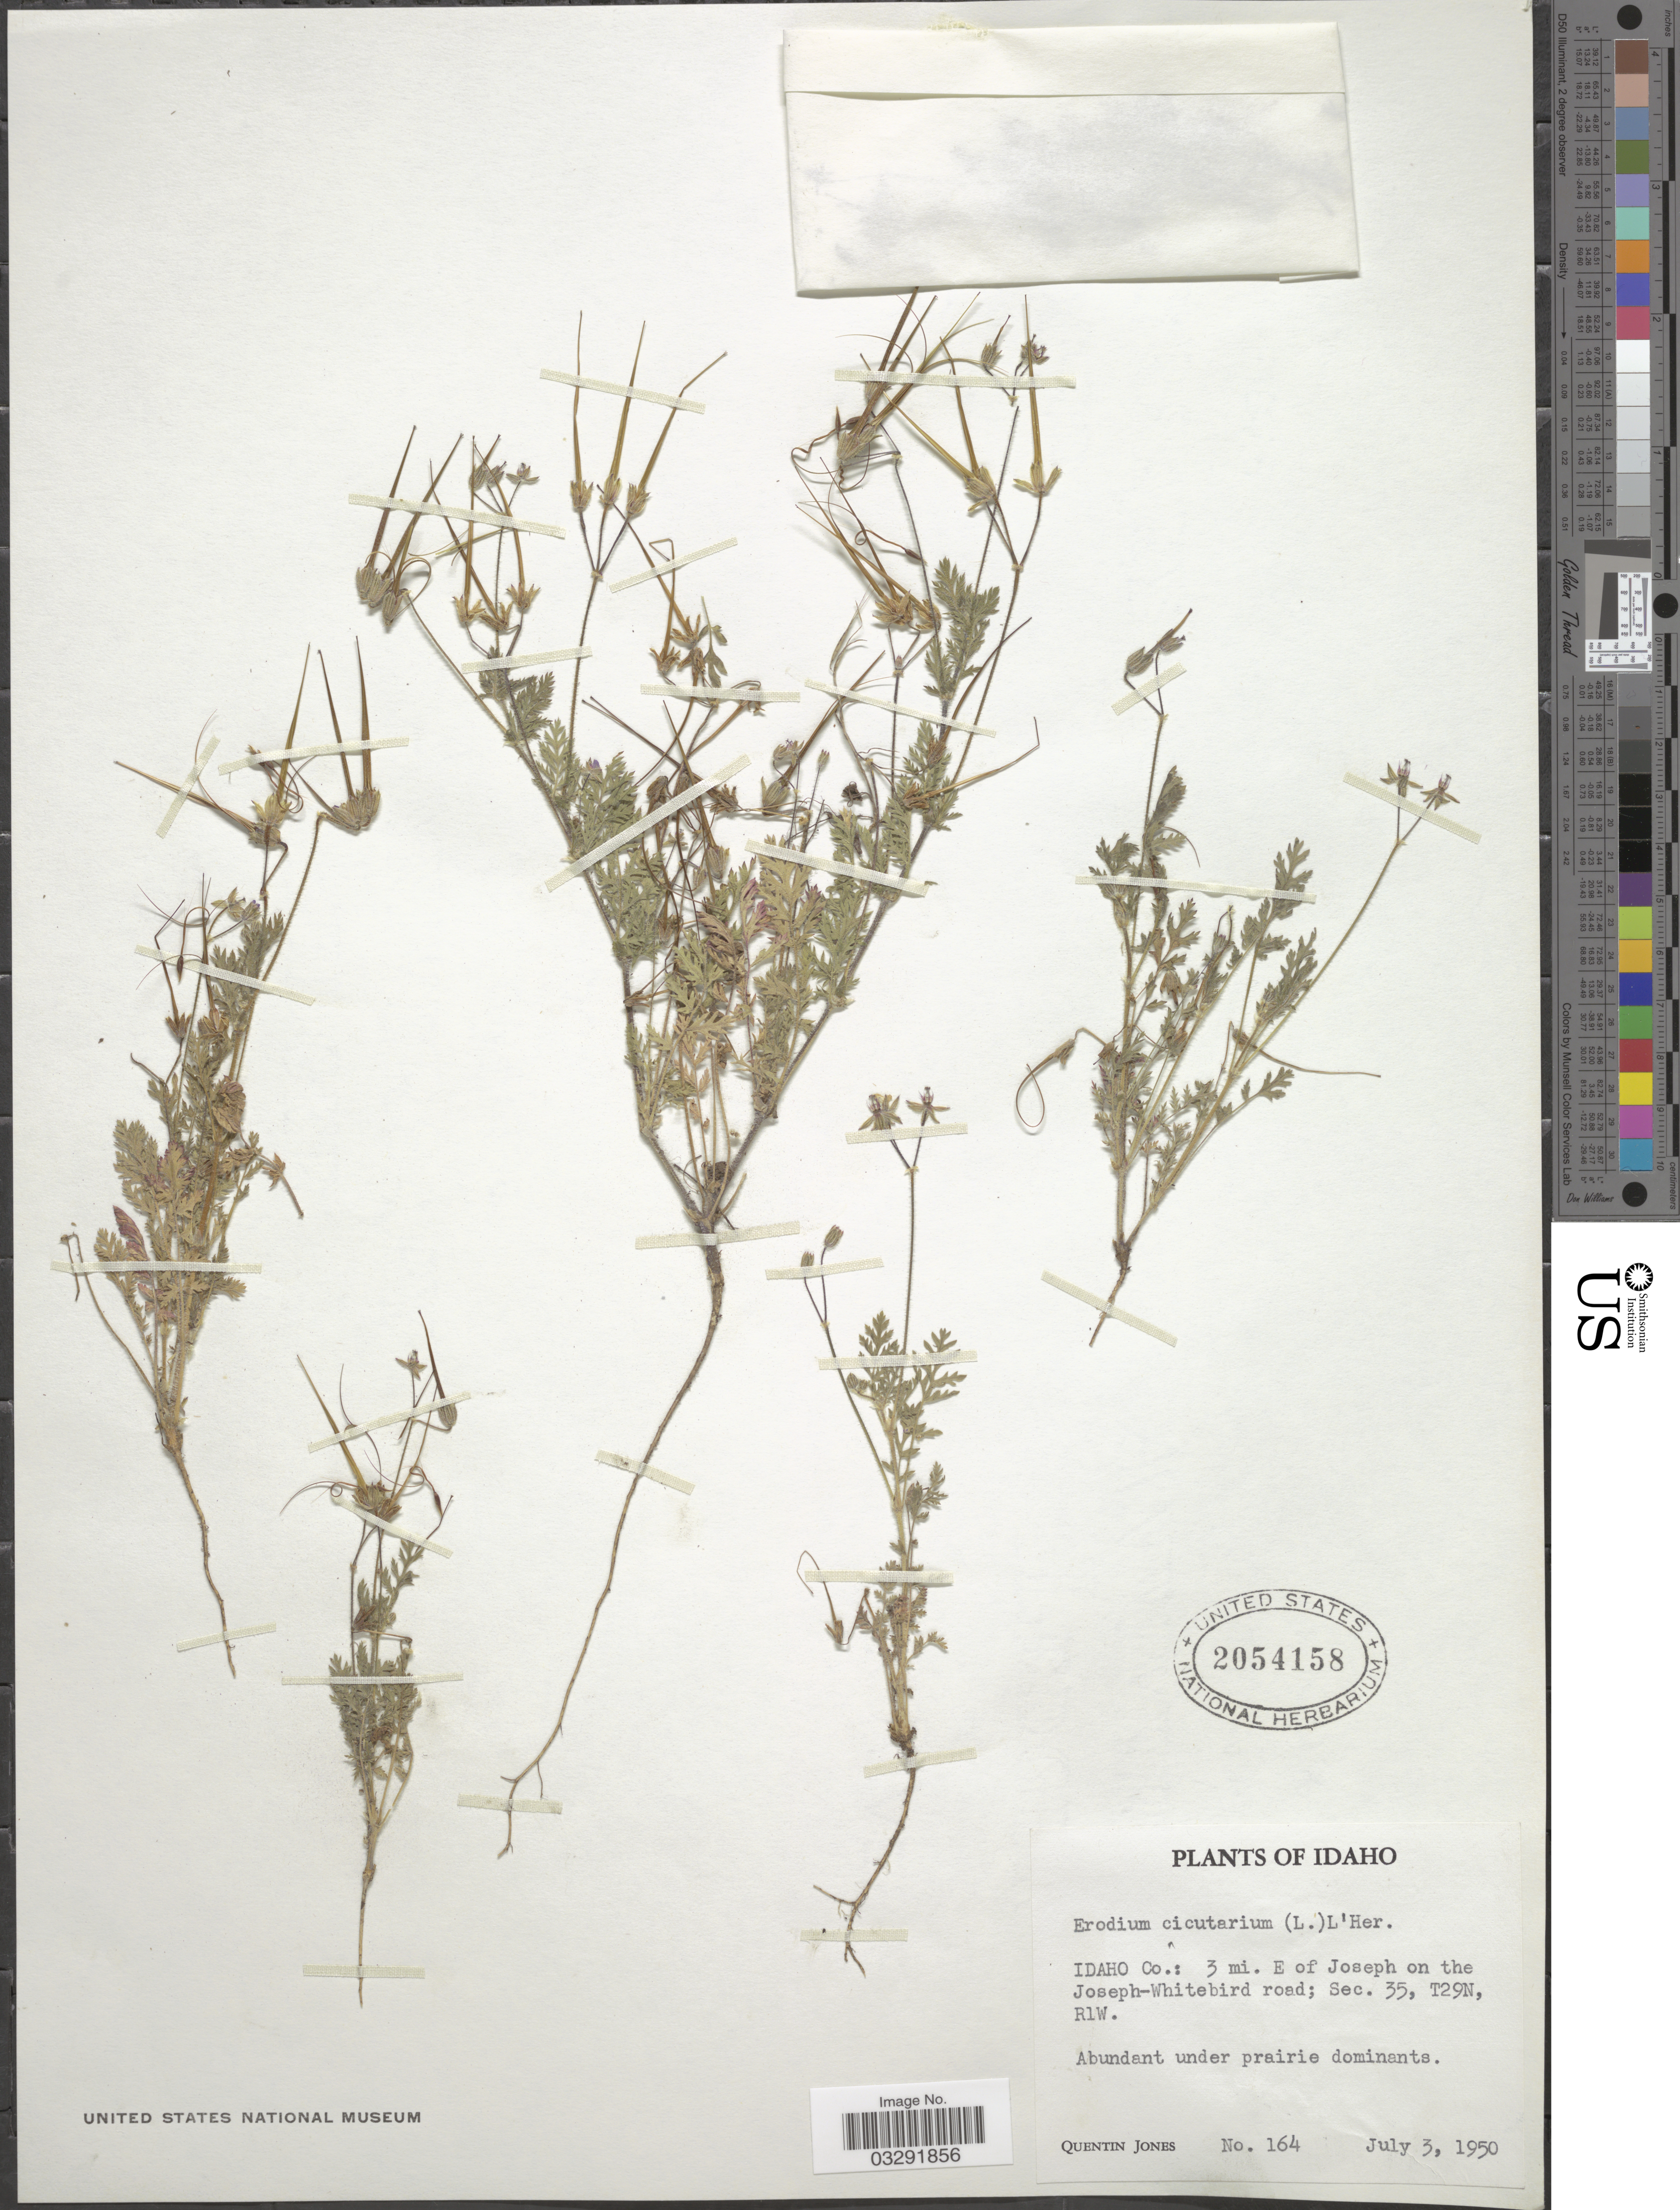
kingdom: Plantae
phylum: Tracheophyta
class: Magnoliopsida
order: Geraniales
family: Geraniaceae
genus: Erodium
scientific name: Erodium cicutarium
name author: (L.) L'Hér.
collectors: Q. Jones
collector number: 164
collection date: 1950-07-03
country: United States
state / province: Idaho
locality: Idaho Co.: 3 mi. E of Joseph on the Joseph-Whitebird road; Sec. 35, T29N, R1W.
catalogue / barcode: US 2054158